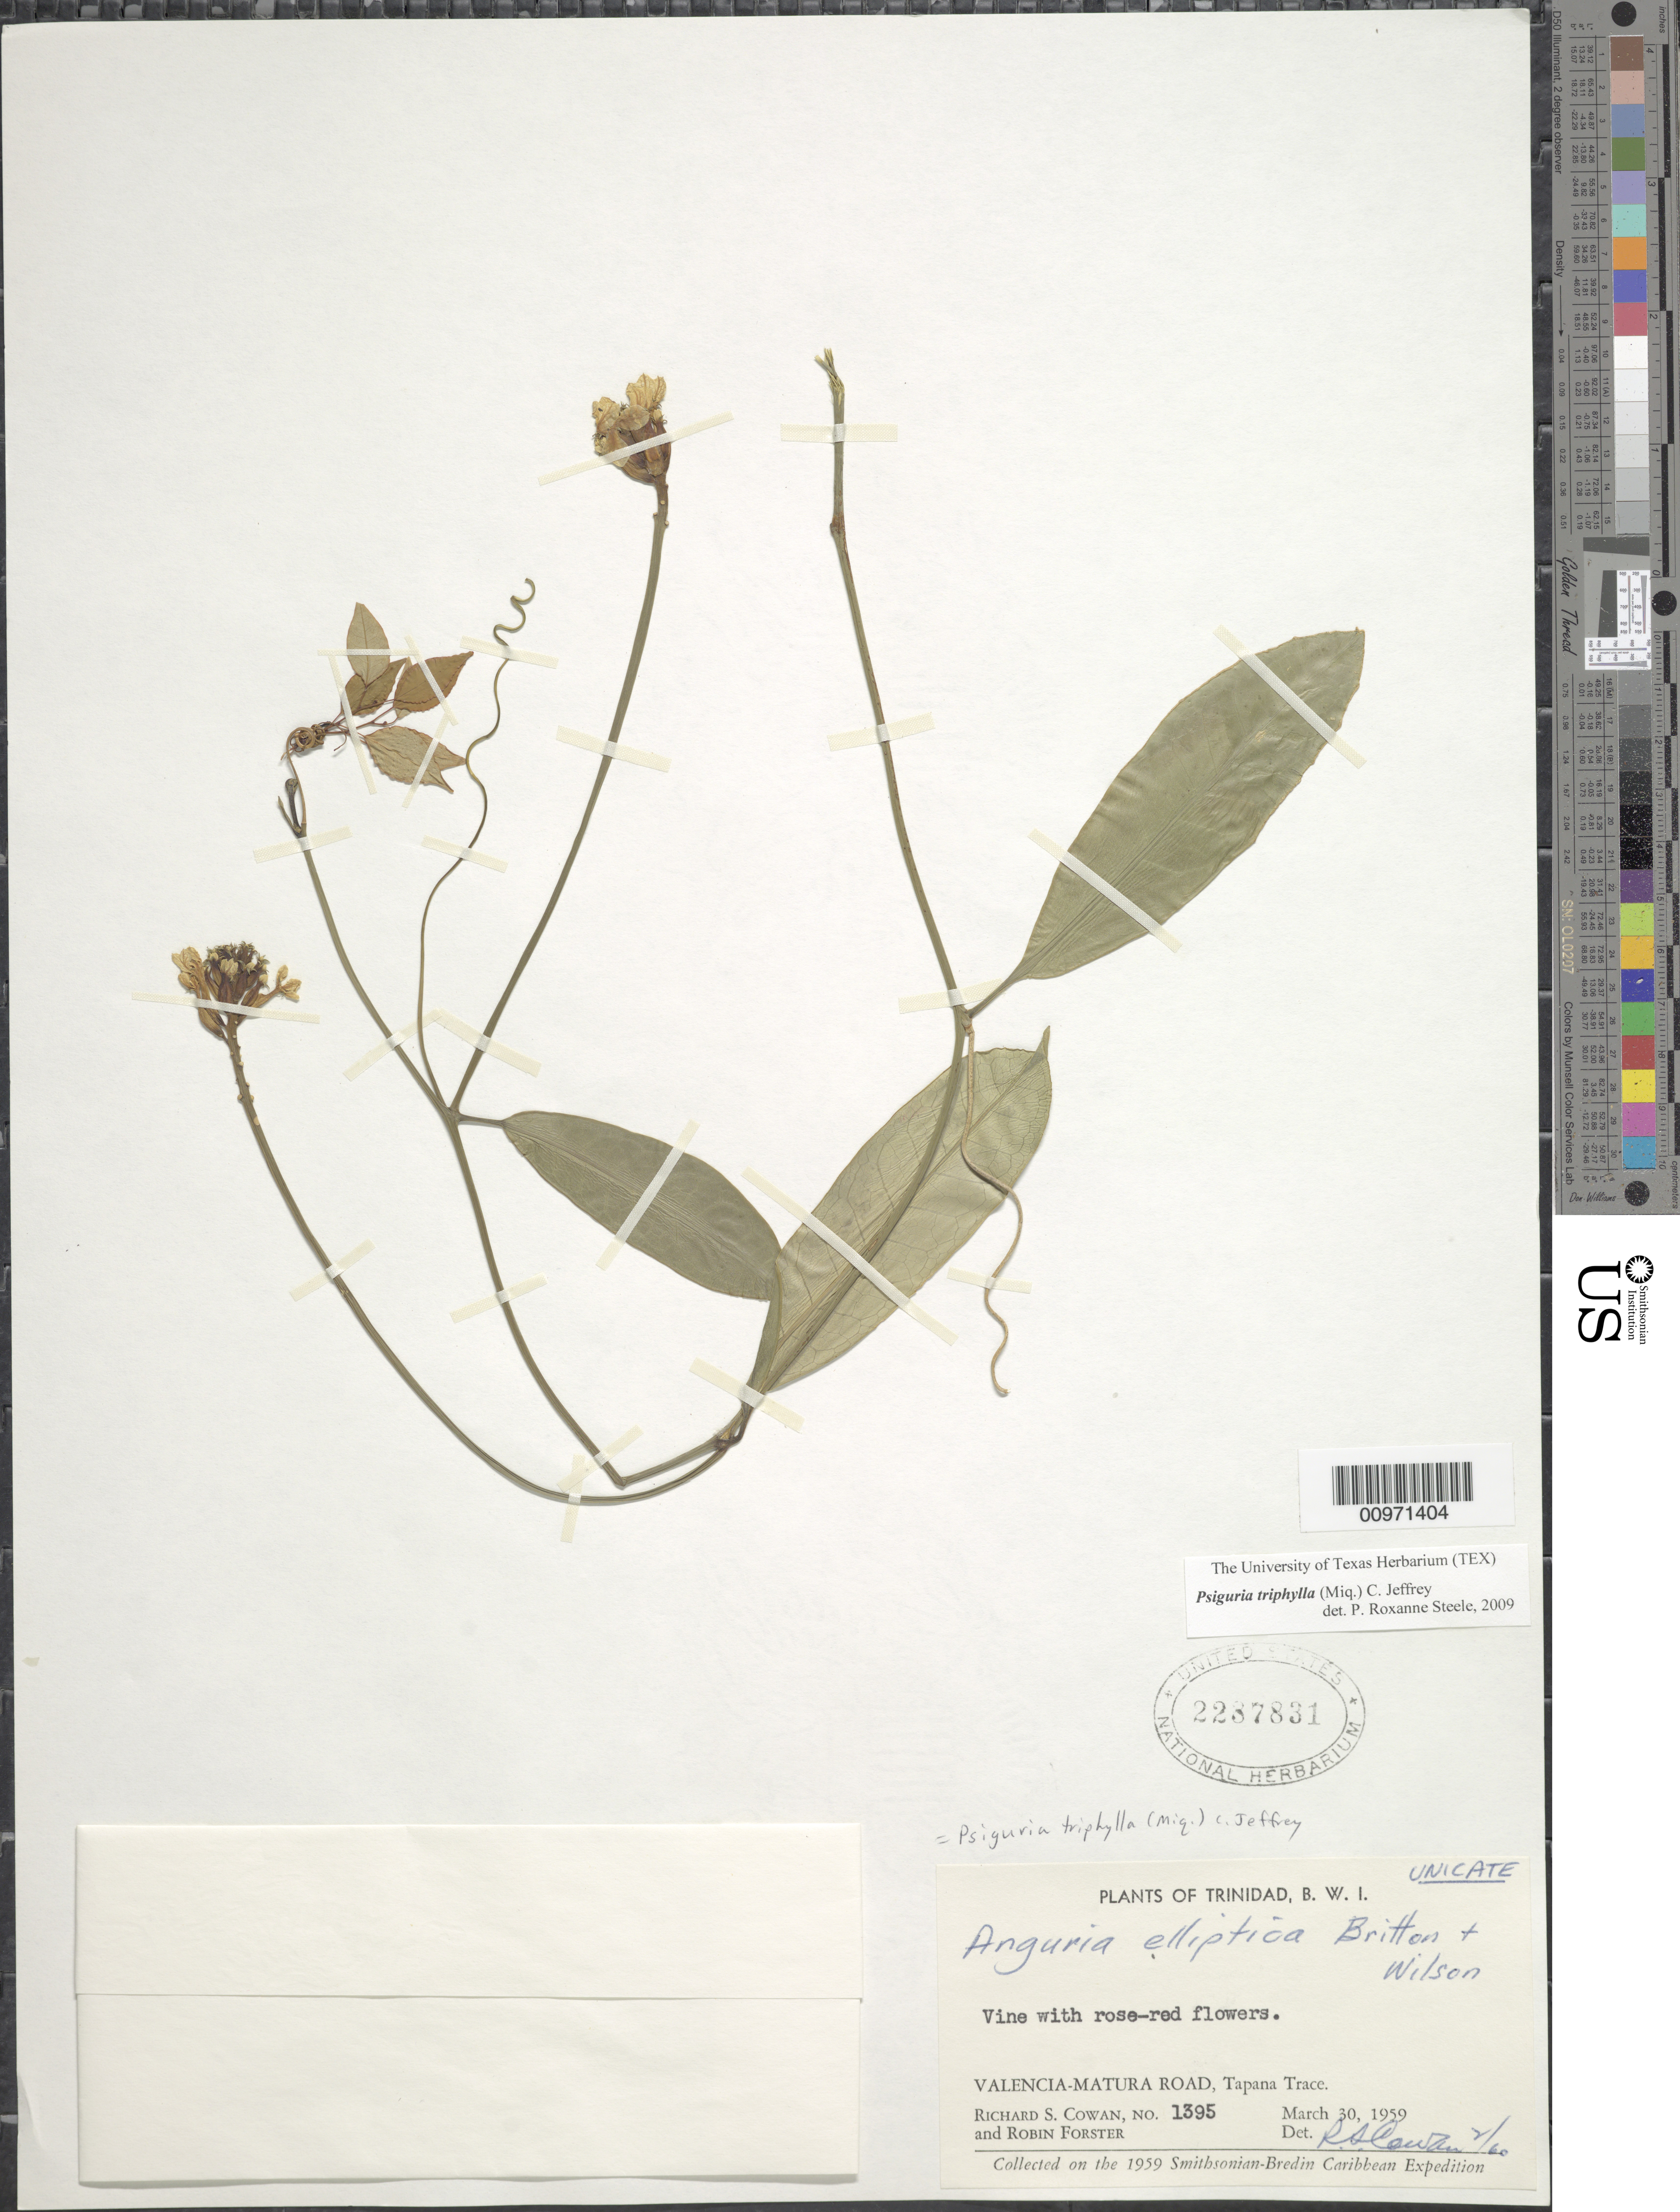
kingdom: Plantae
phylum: Tracheophyta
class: Magnoliopsida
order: Cucurbitales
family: Cucurbitaceae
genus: Psiguria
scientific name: Psiguria triphylla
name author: (Miq.) C. Jeffrey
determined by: Steele, P. R., (TEX)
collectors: R. S. Cowan & R. Forster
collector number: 1395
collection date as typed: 30 Mar 1959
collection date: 1959-03-30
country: Trinidad and Tobago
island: Trinidad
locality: Valencia-Matura Road, Tapana Trace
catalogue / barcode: US 2287831